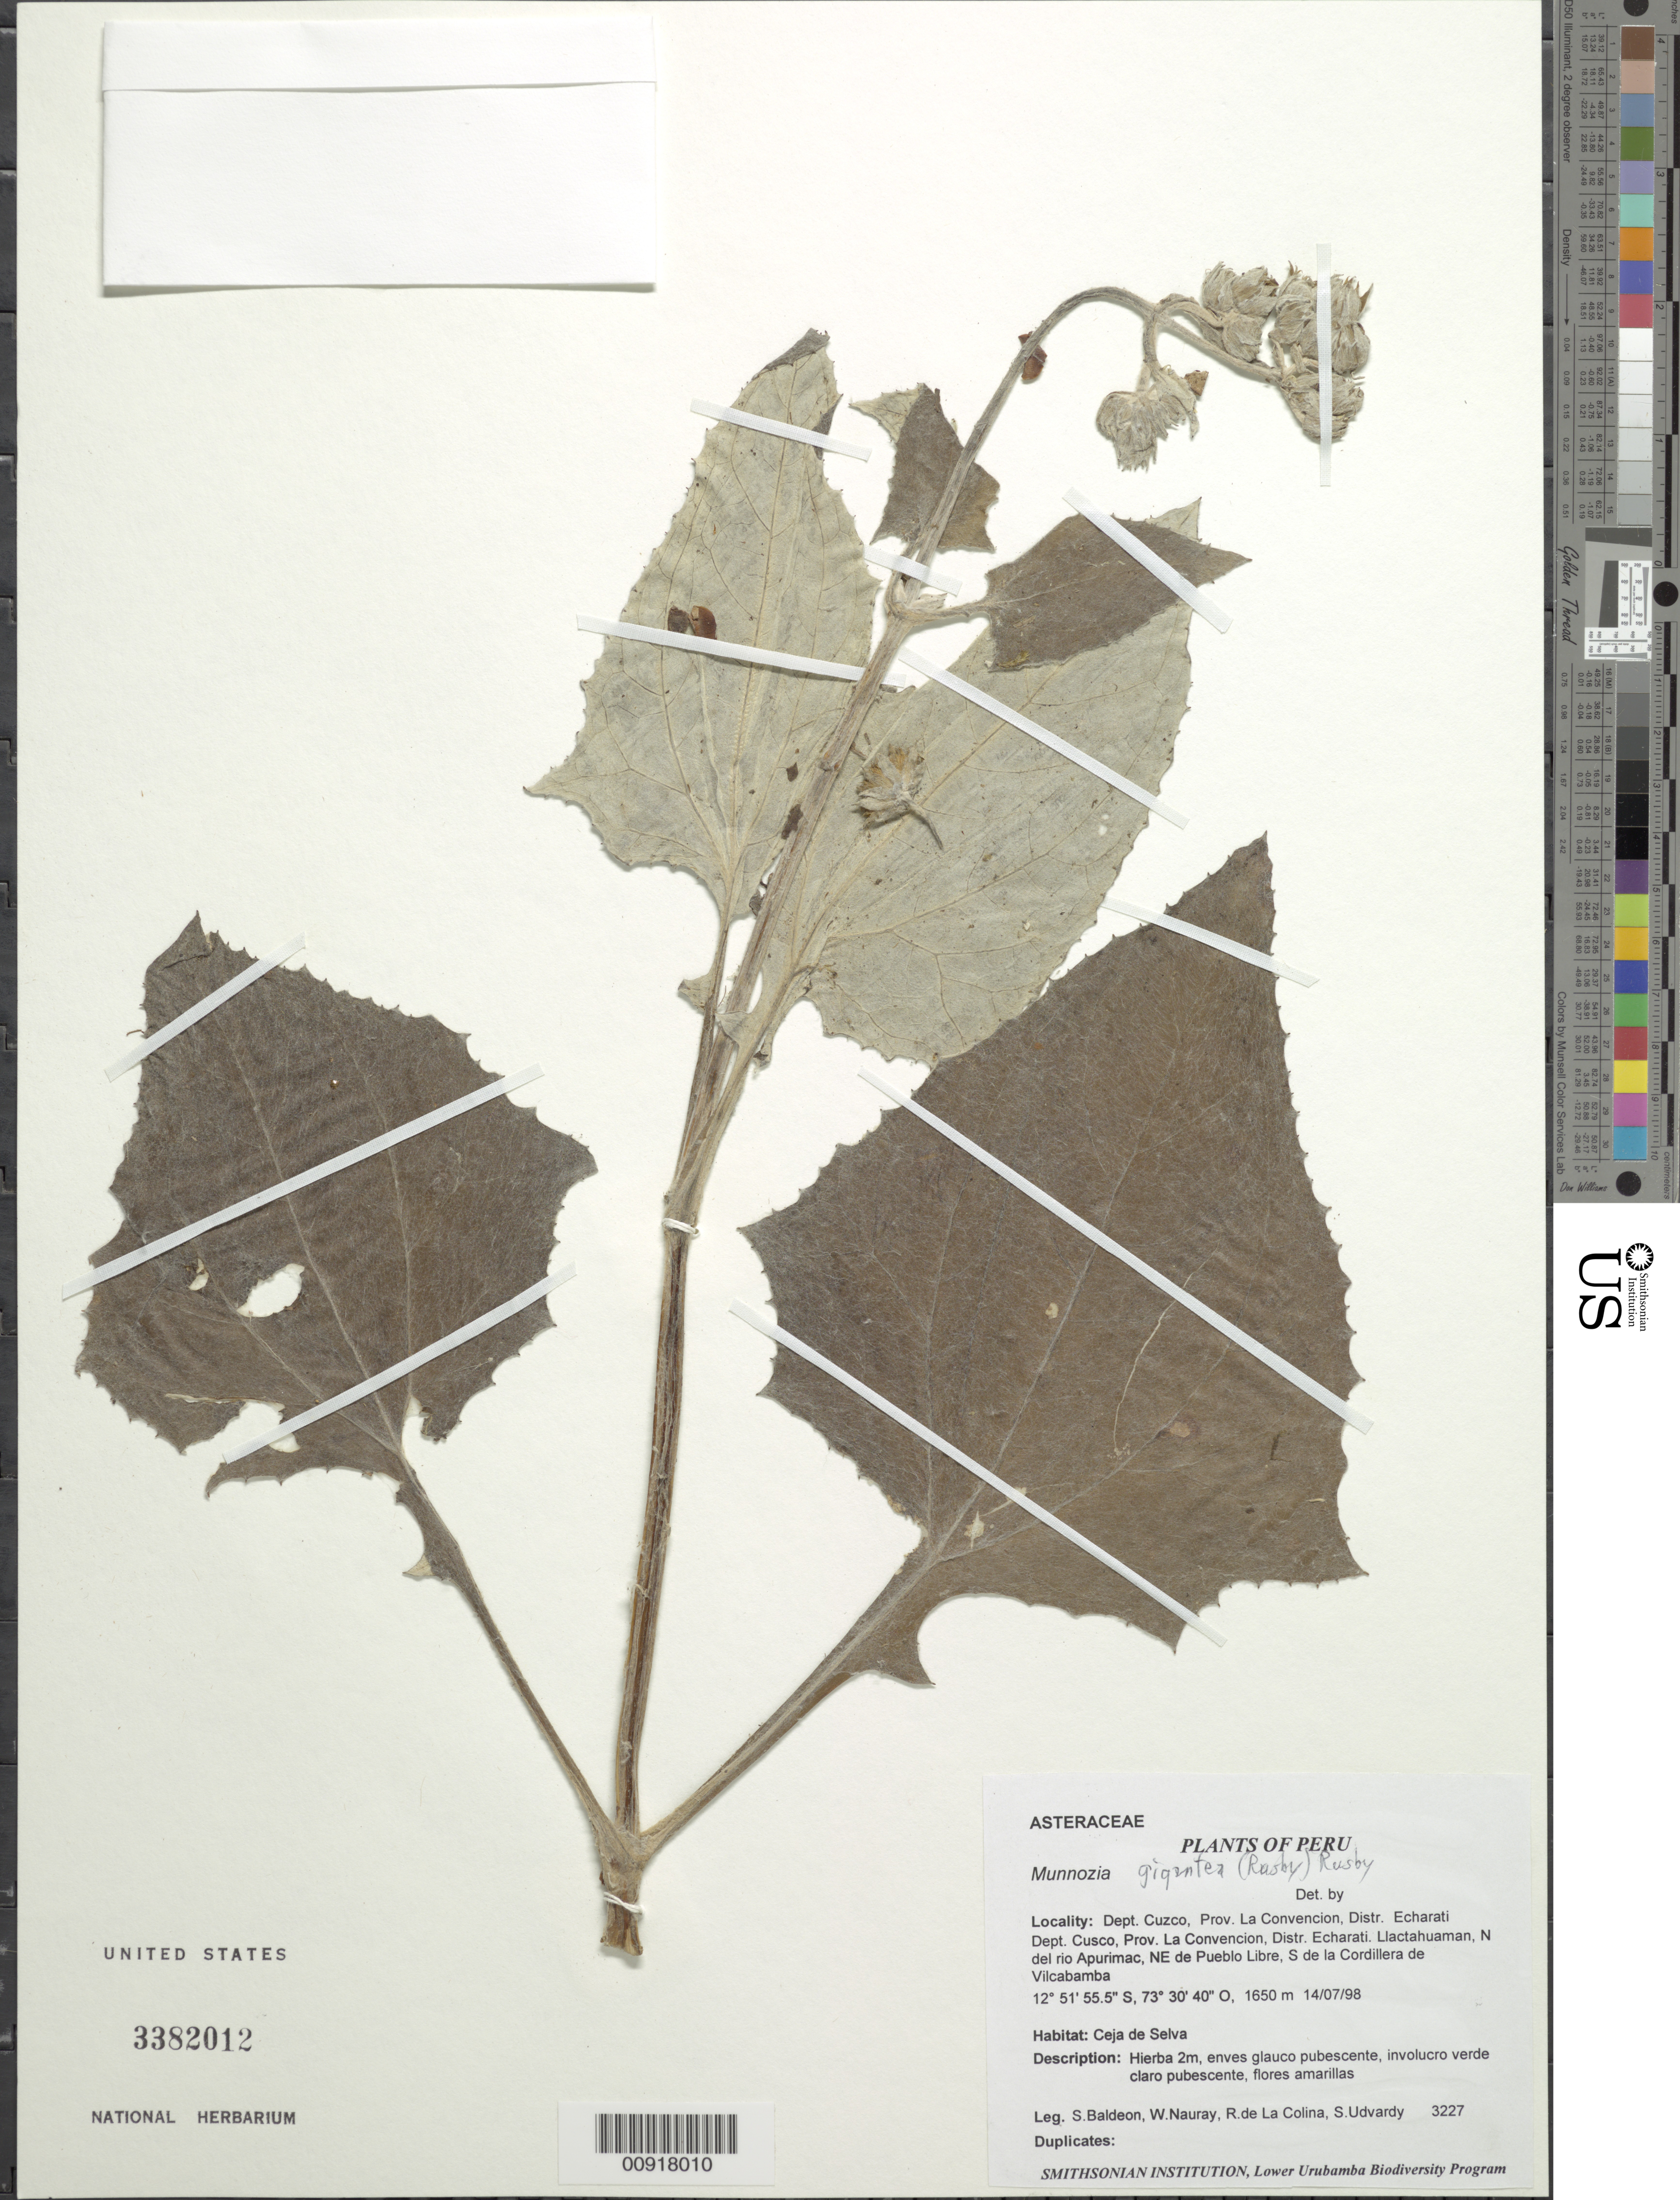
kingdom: Plantae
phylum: Tracheophyta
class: Magnoliopsida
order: Asterales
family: Asteraceae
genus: Munnozia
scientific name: Munnozia gigantea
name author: (Rusby) Rusby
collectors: S. Baldeon, W. Nauray, R. de la Colina & S. Udvardy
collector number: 3227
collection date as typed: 14 July 1998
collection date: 1998-07-14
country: Peru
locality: Prov. La Convencion, Dptol. Cuzco, Dist: Echarati. Llactahuaman, N del Río Apuramic, NE de Pueblo Libre, S de la Cordillera de Vilcabamba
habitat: Ceja de selva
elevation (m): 1650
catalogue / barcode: US 3382012